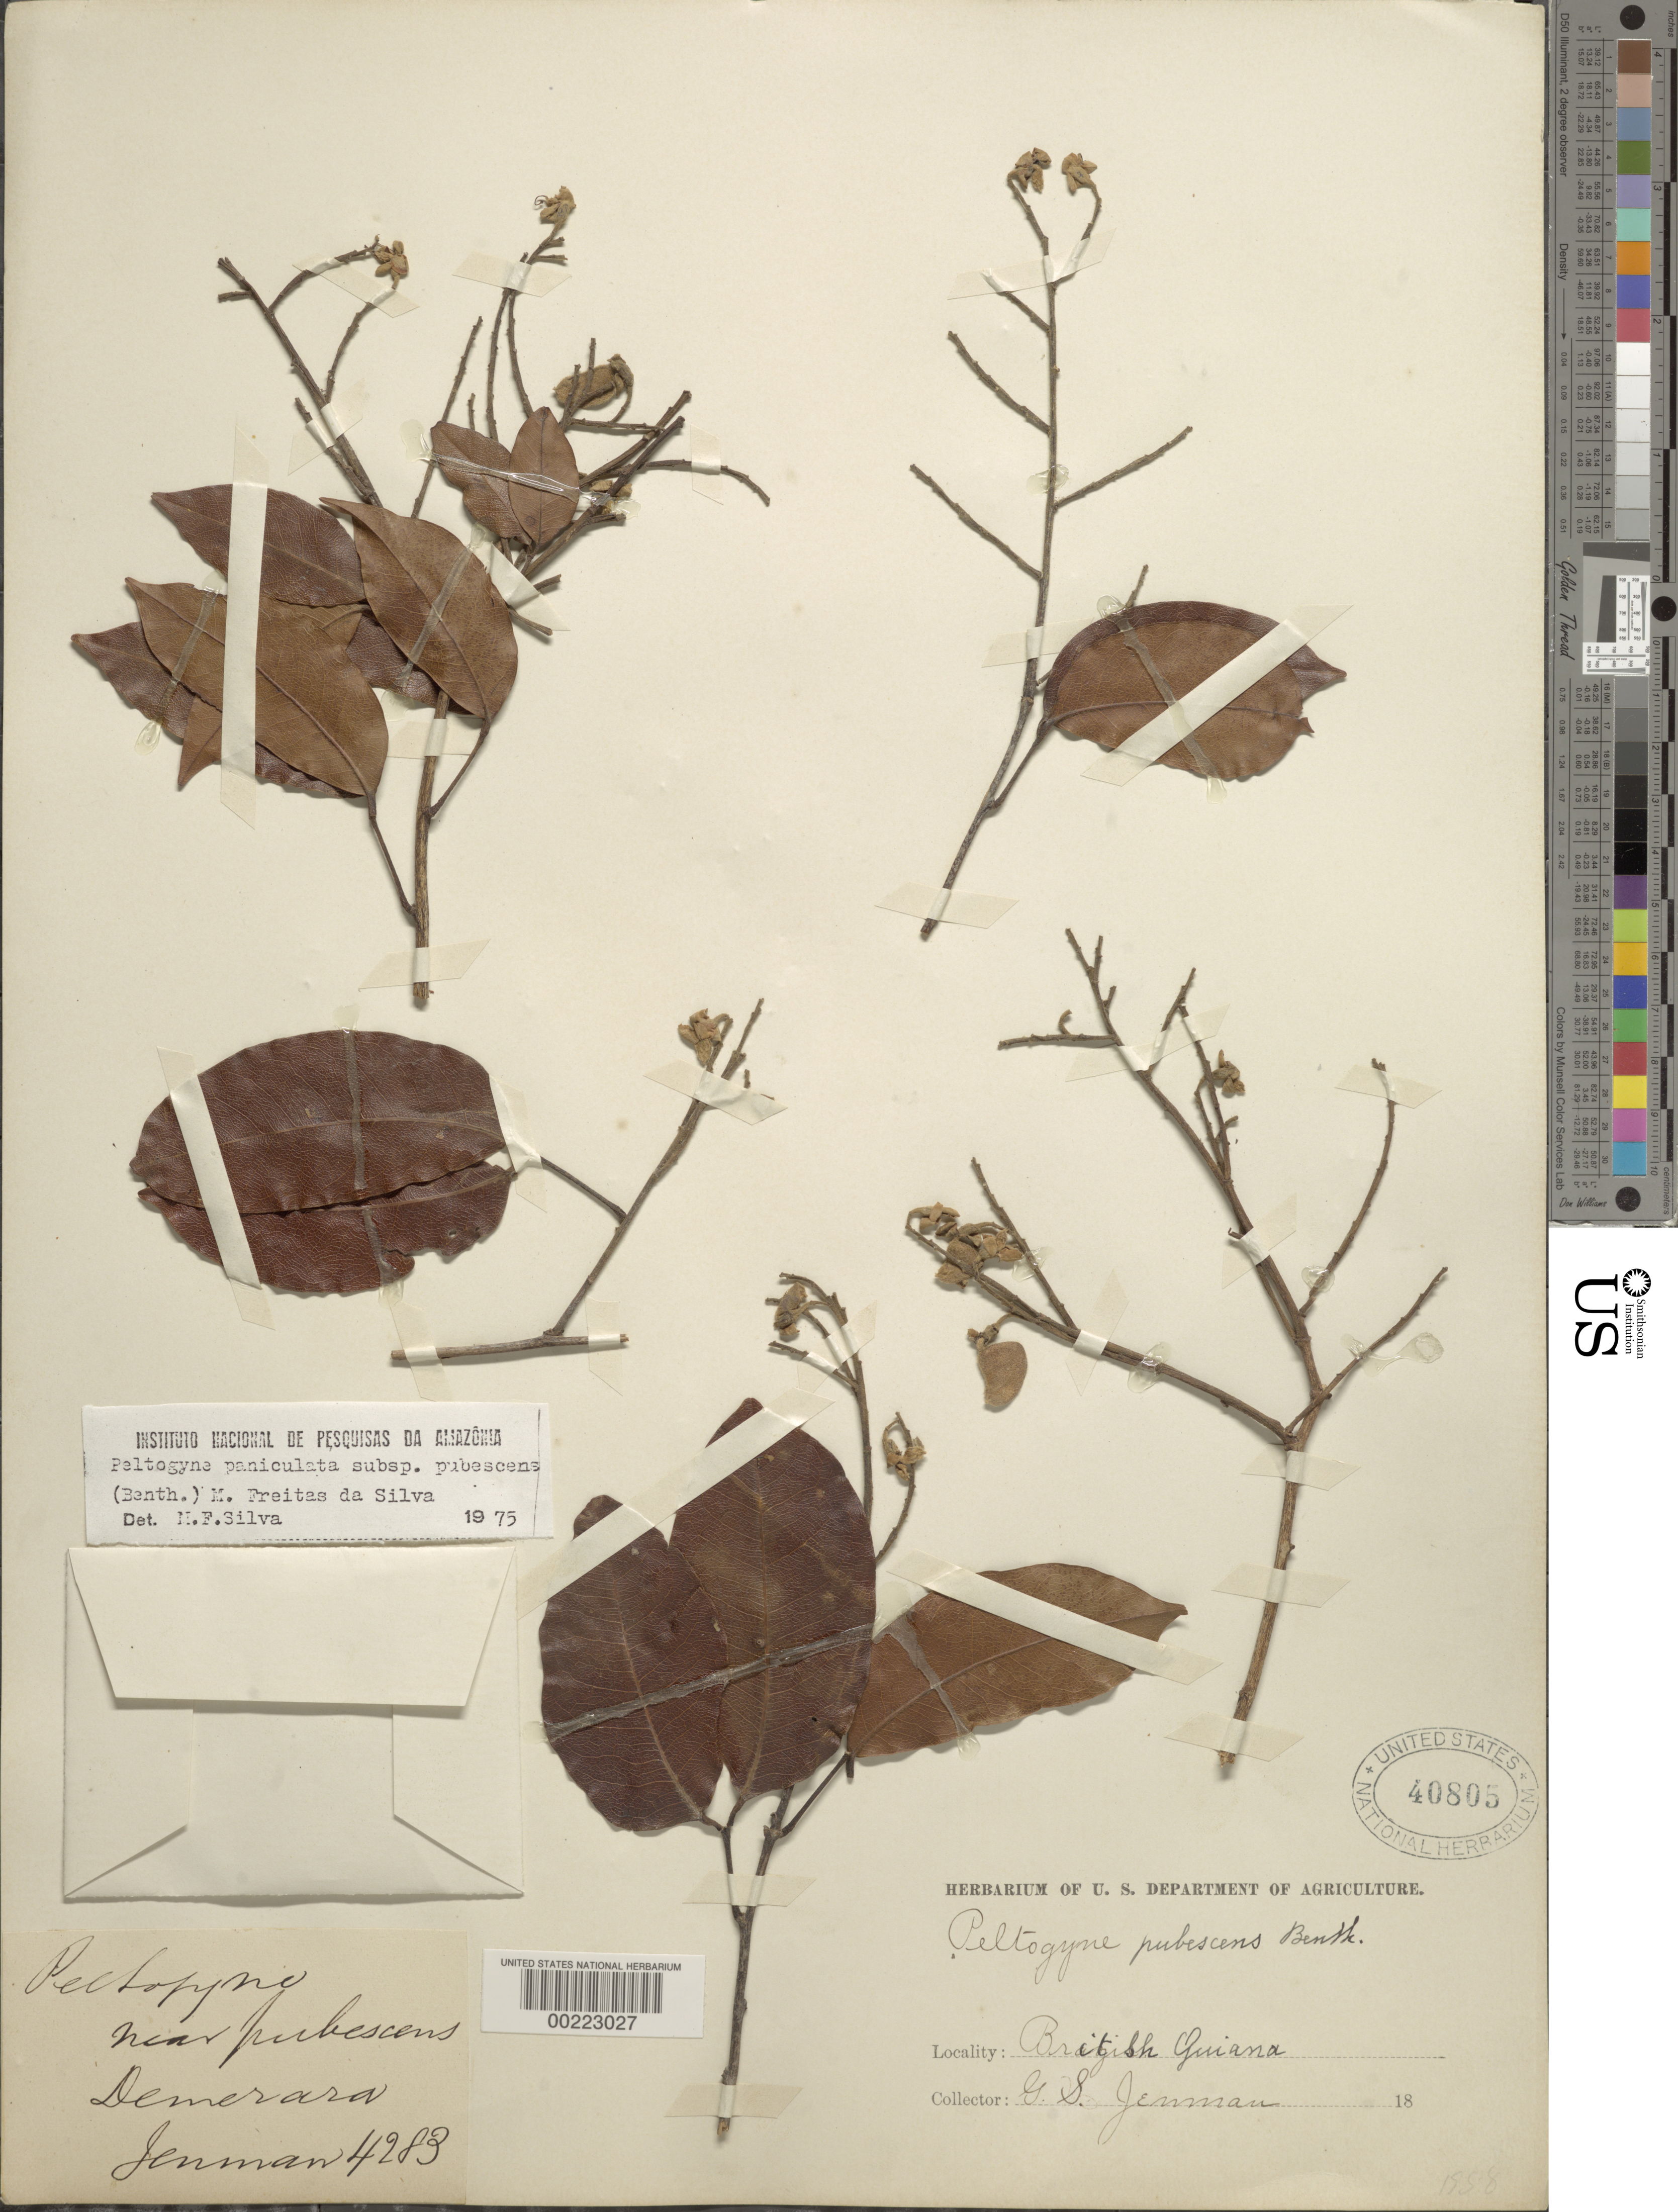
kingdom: Plantae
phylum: Tracheophyta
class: Magnoliopsida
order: Fabales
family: Fabaceae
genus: Peltogyne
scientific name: Peltogyne paniculata subsp. pubescens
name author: (Benth.) M.F. Silva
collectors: G. S. Jenman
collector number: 4283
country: Guyana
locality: Demerara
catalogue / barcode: US 40805